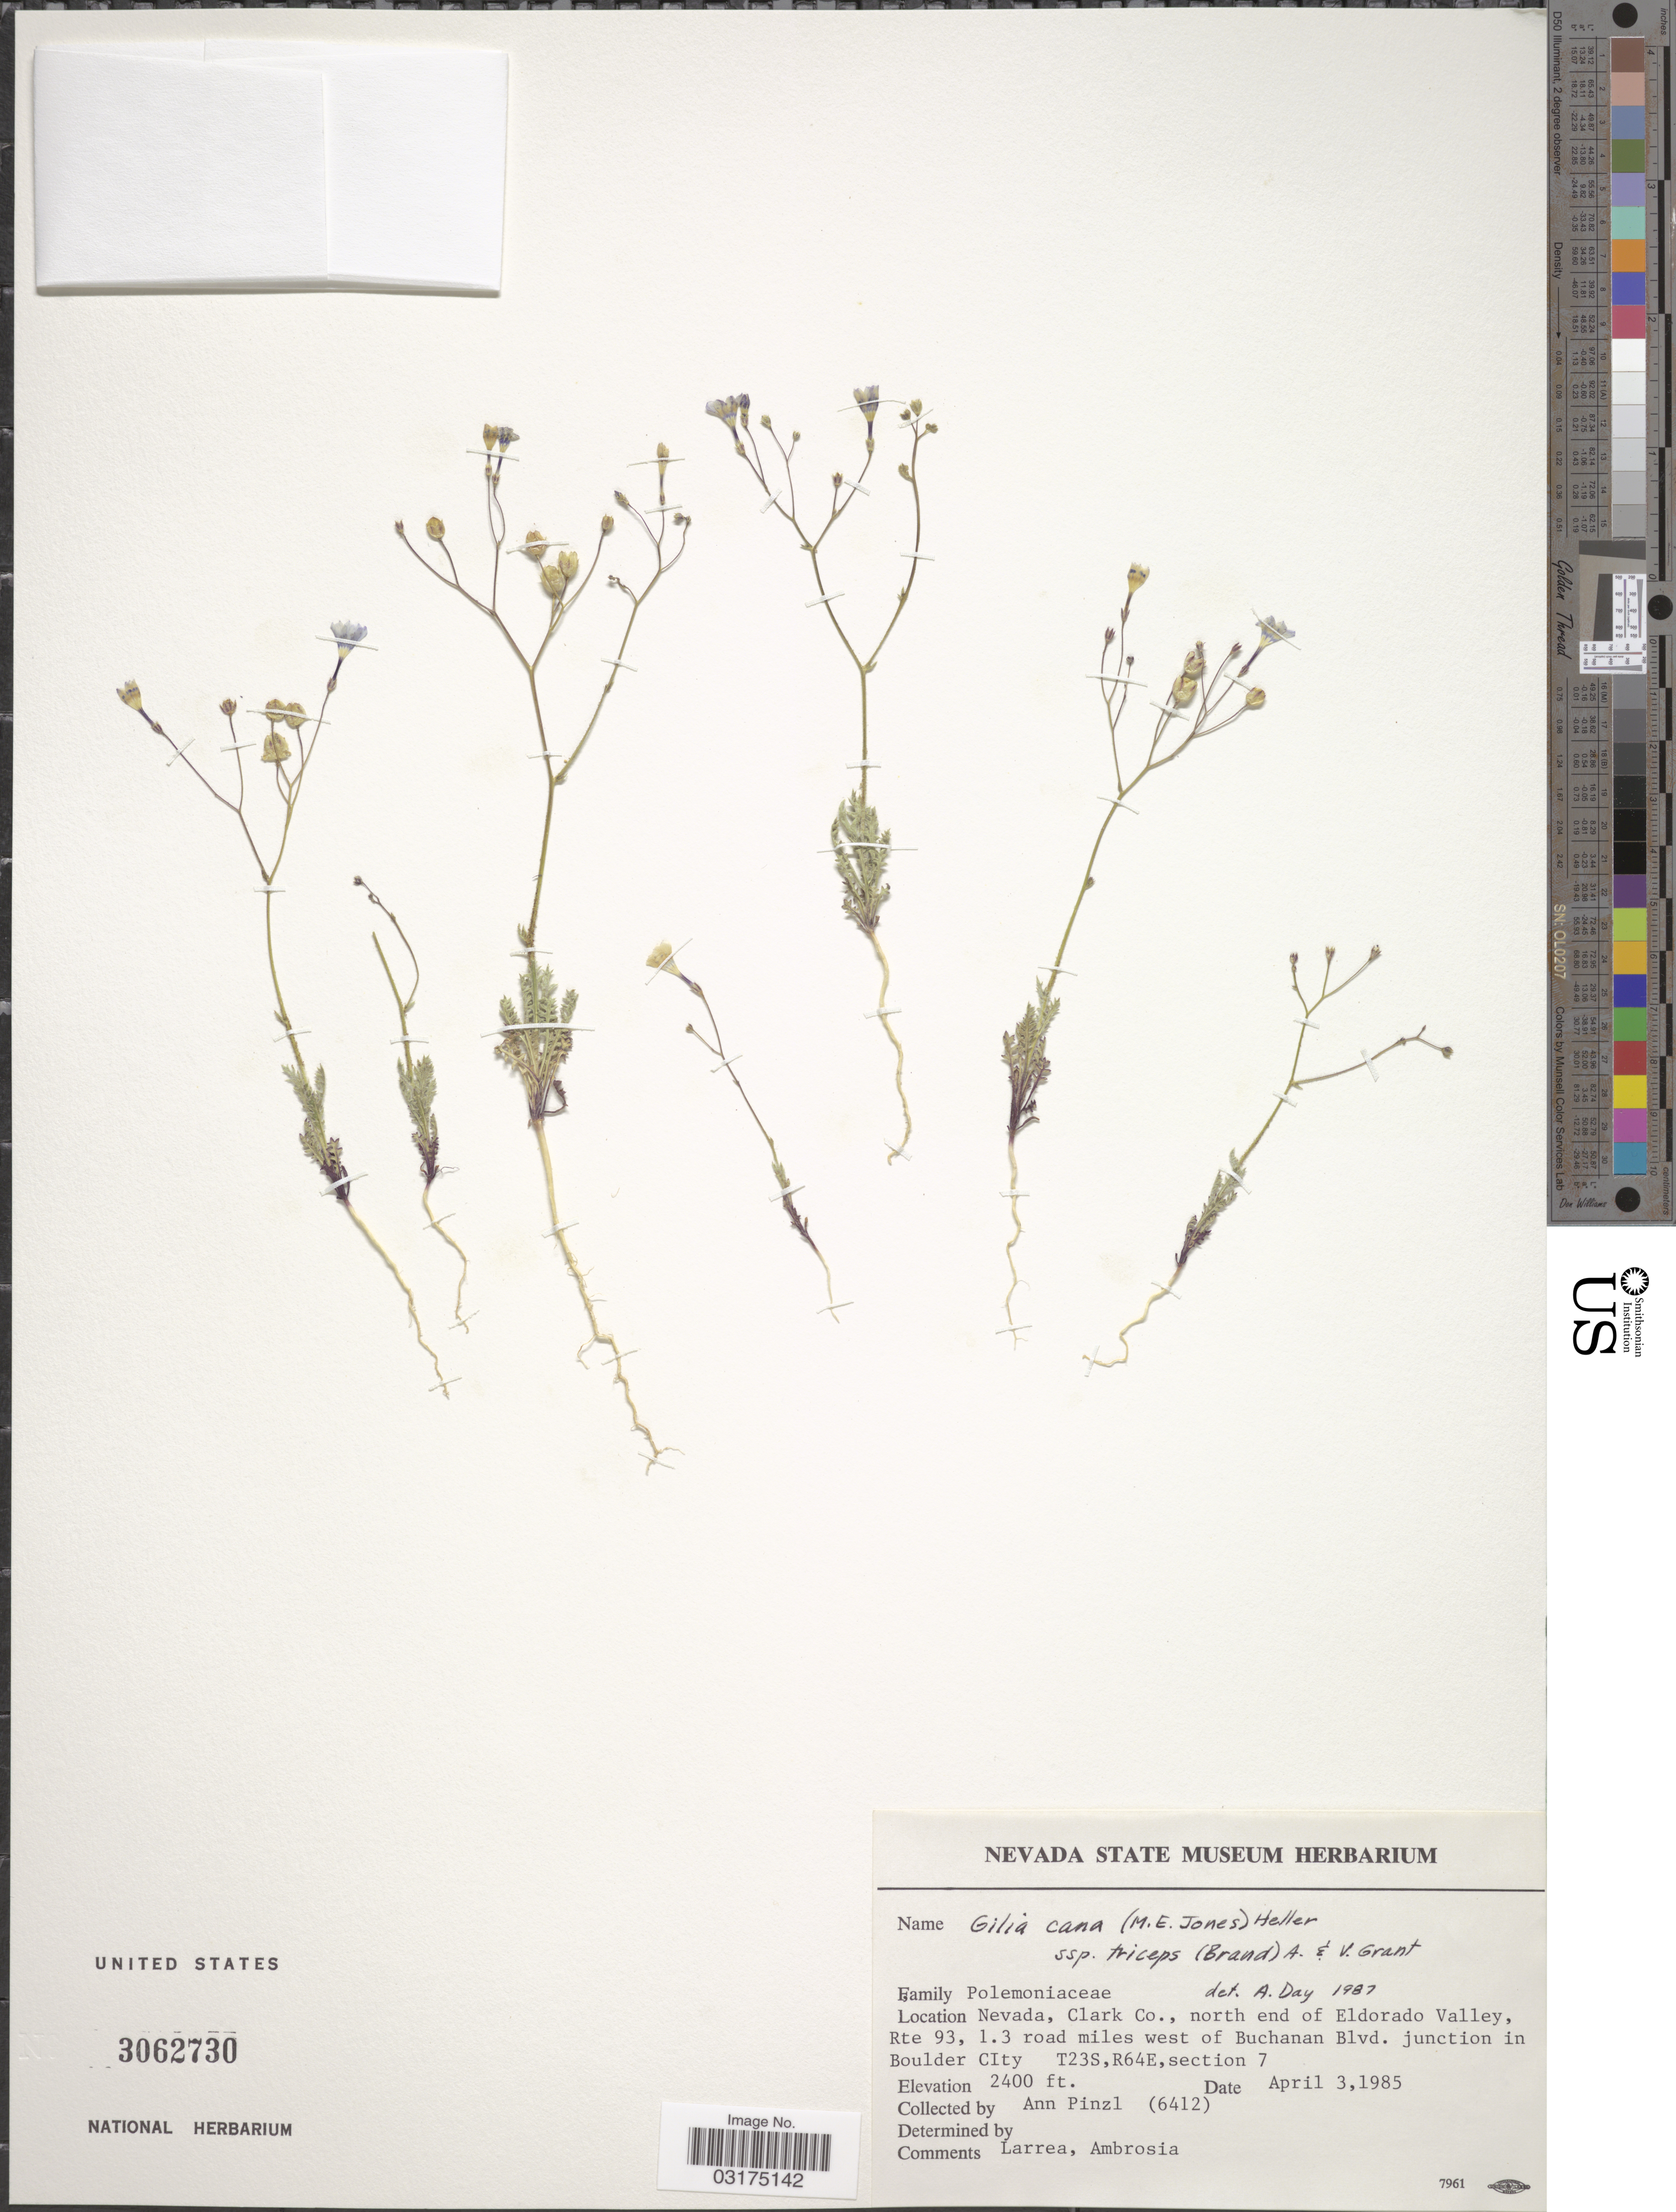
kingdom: Plantae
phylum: Tracheophyta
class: Magnoliopsida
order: Ericales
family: Polemoniaceae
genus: Gilia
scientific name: Gilia cana subsp. triceps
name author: (Brand) A.D. Grant & V.E. Grant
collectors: A. Pinzl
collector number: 6412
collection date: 1985-04-03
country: United States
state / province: Nevada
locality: Clark Co., north end of Eldorado Valley, Rte 93, 1.3 road miles west of Buchanan Blvd. junction in Boulder CIty T23S, R64E, section 7.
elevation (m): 732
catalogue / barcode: US 3062730